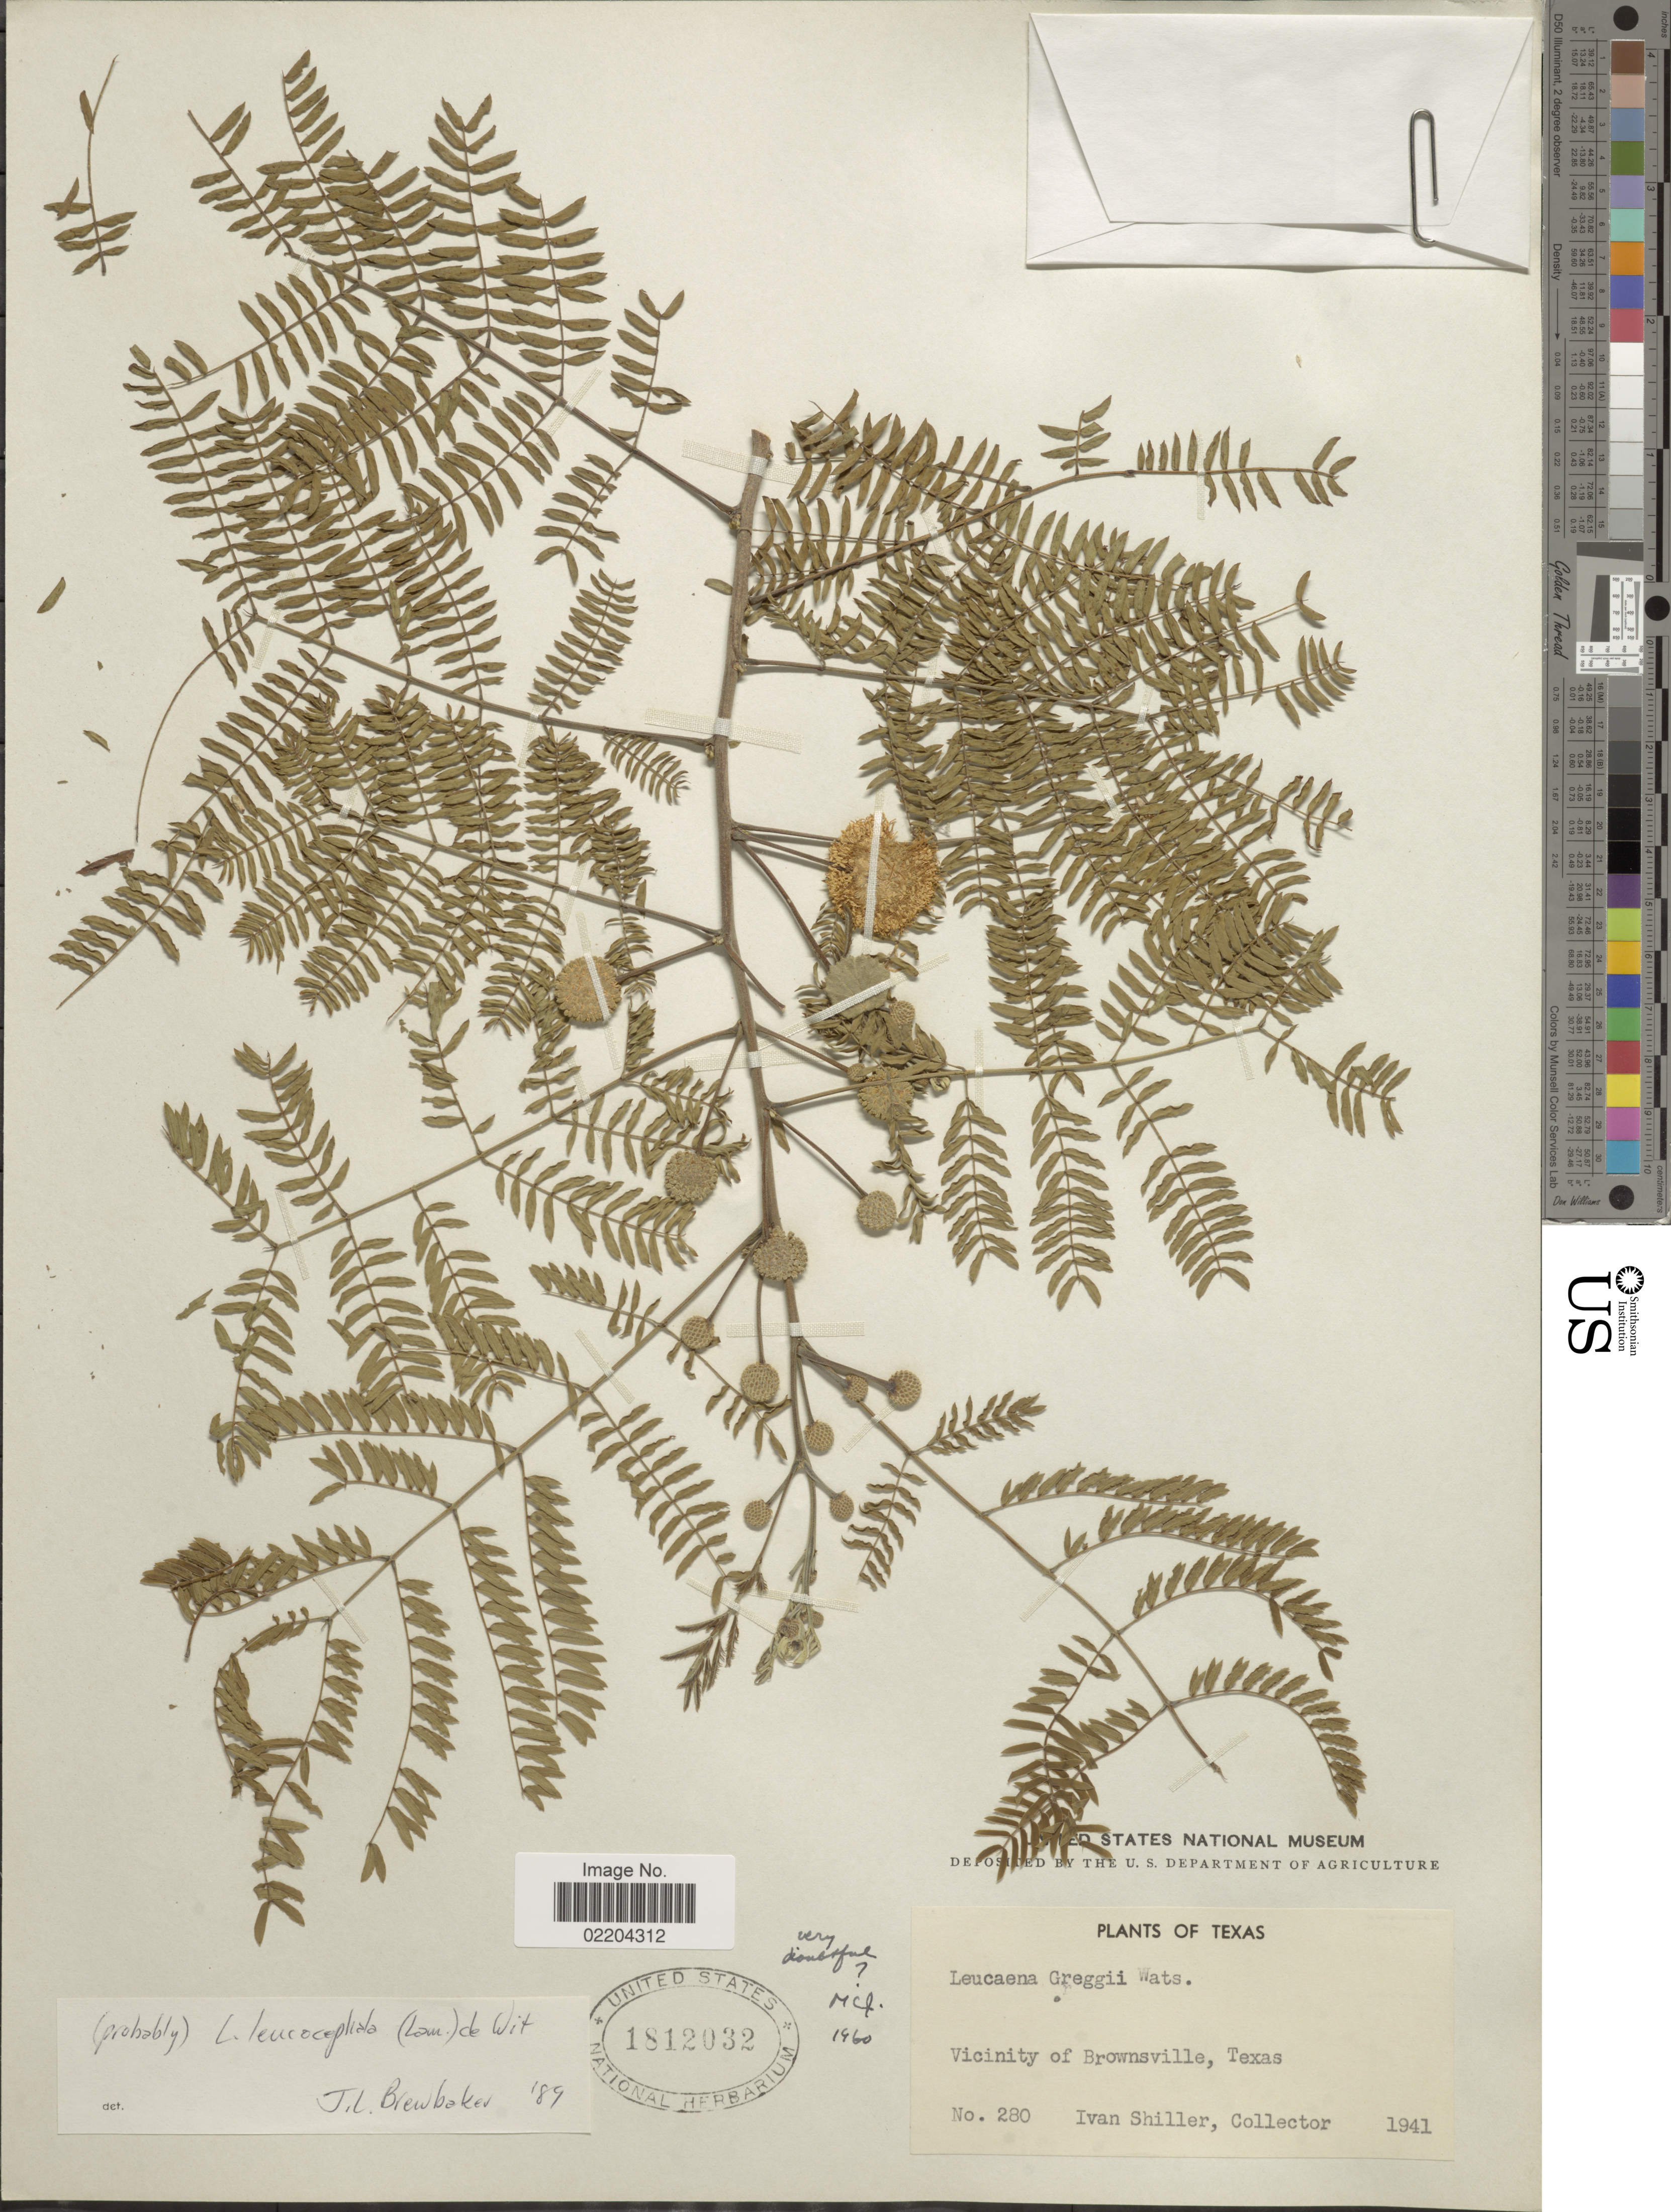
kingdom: Plantae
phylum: Tracheophyta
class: Magnoliopsida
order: Fabales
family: Fabaceae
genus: Leucaena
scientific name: Leucaena glauca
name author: (L.) Benth.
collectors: I. Shiller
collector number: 280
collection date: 1941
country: United States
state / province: Texas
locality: Texas, Vicinity of Brownsville, Texas.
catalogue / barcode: US 1812032